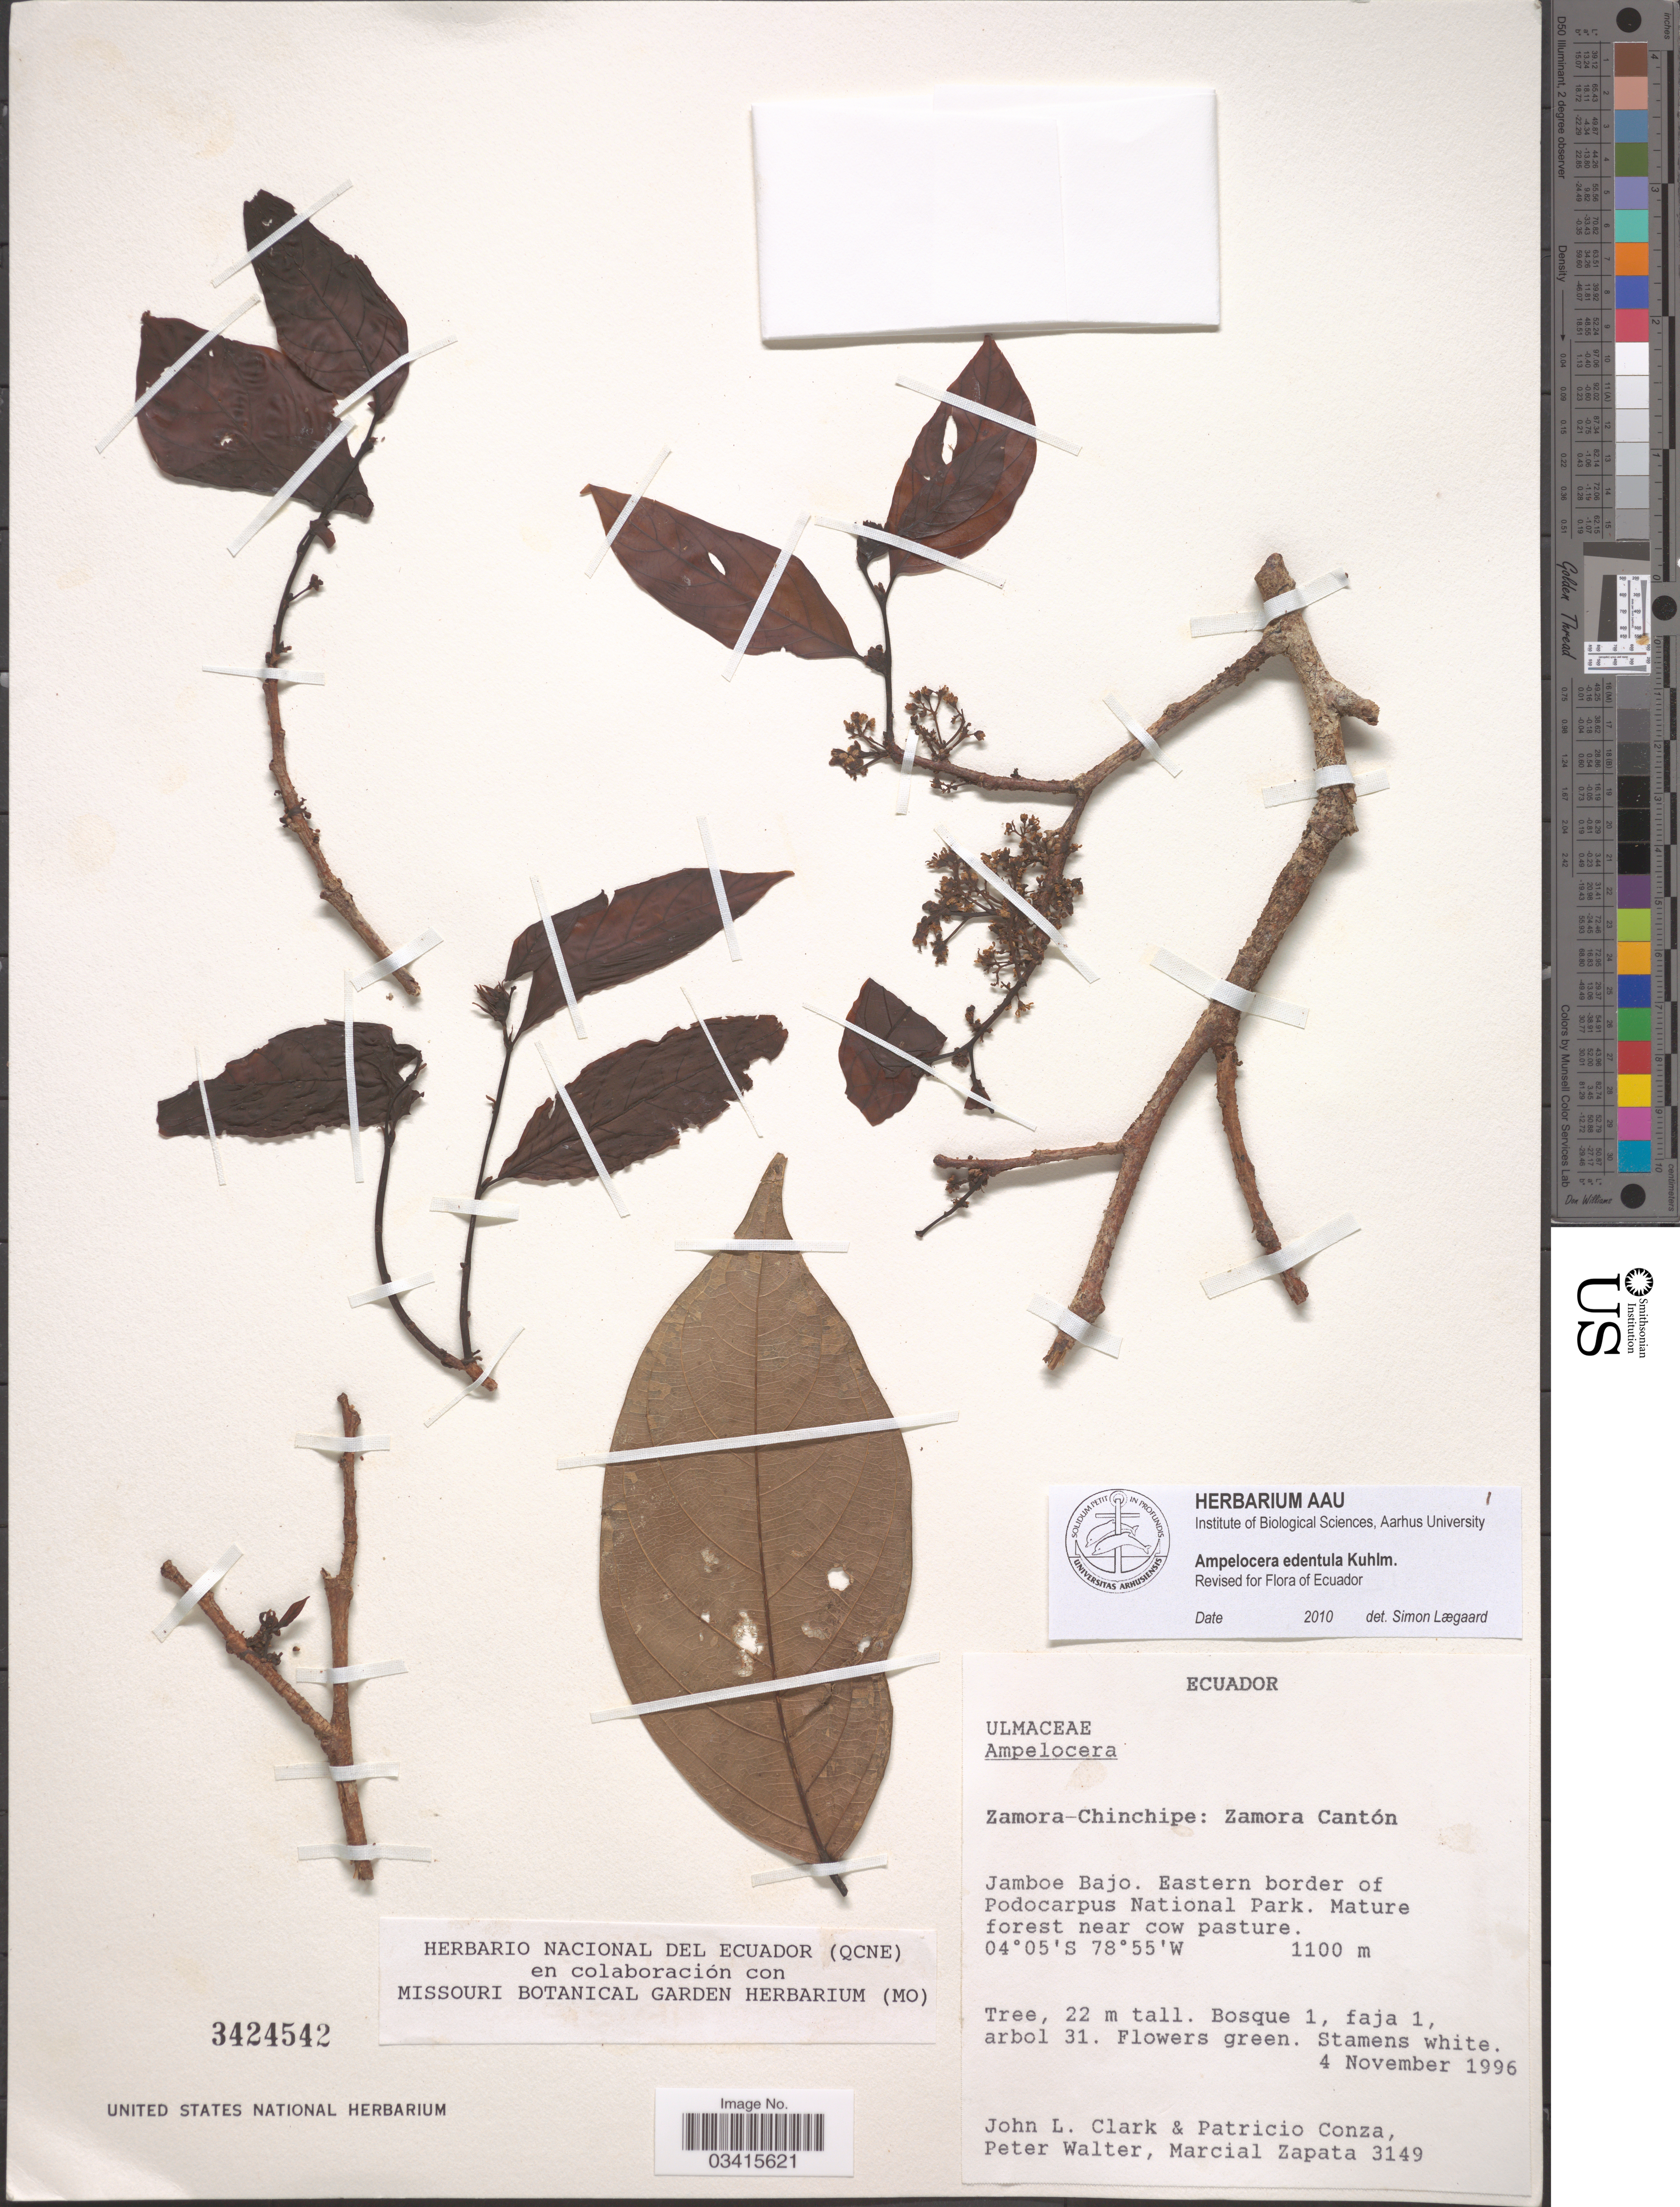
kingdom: Plantae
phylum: Tracheophyta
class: Magnoliopsida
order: Rosales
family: Cannabaceae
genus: Ampelocera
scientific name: Ampelocera edentula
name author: Kuhlm.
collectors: J. L. Clark, P. Conza, P. Walter & M. Zapata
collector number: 3149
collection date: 1996-11-04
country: Ecuador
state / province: Zamora-Chinchipe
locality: Zamora Cantón. Jamboe Bajo. Eastern border of Podocarpus National Park. Mature forest near cow pasture.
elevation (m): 1100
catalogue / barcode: US 3424542